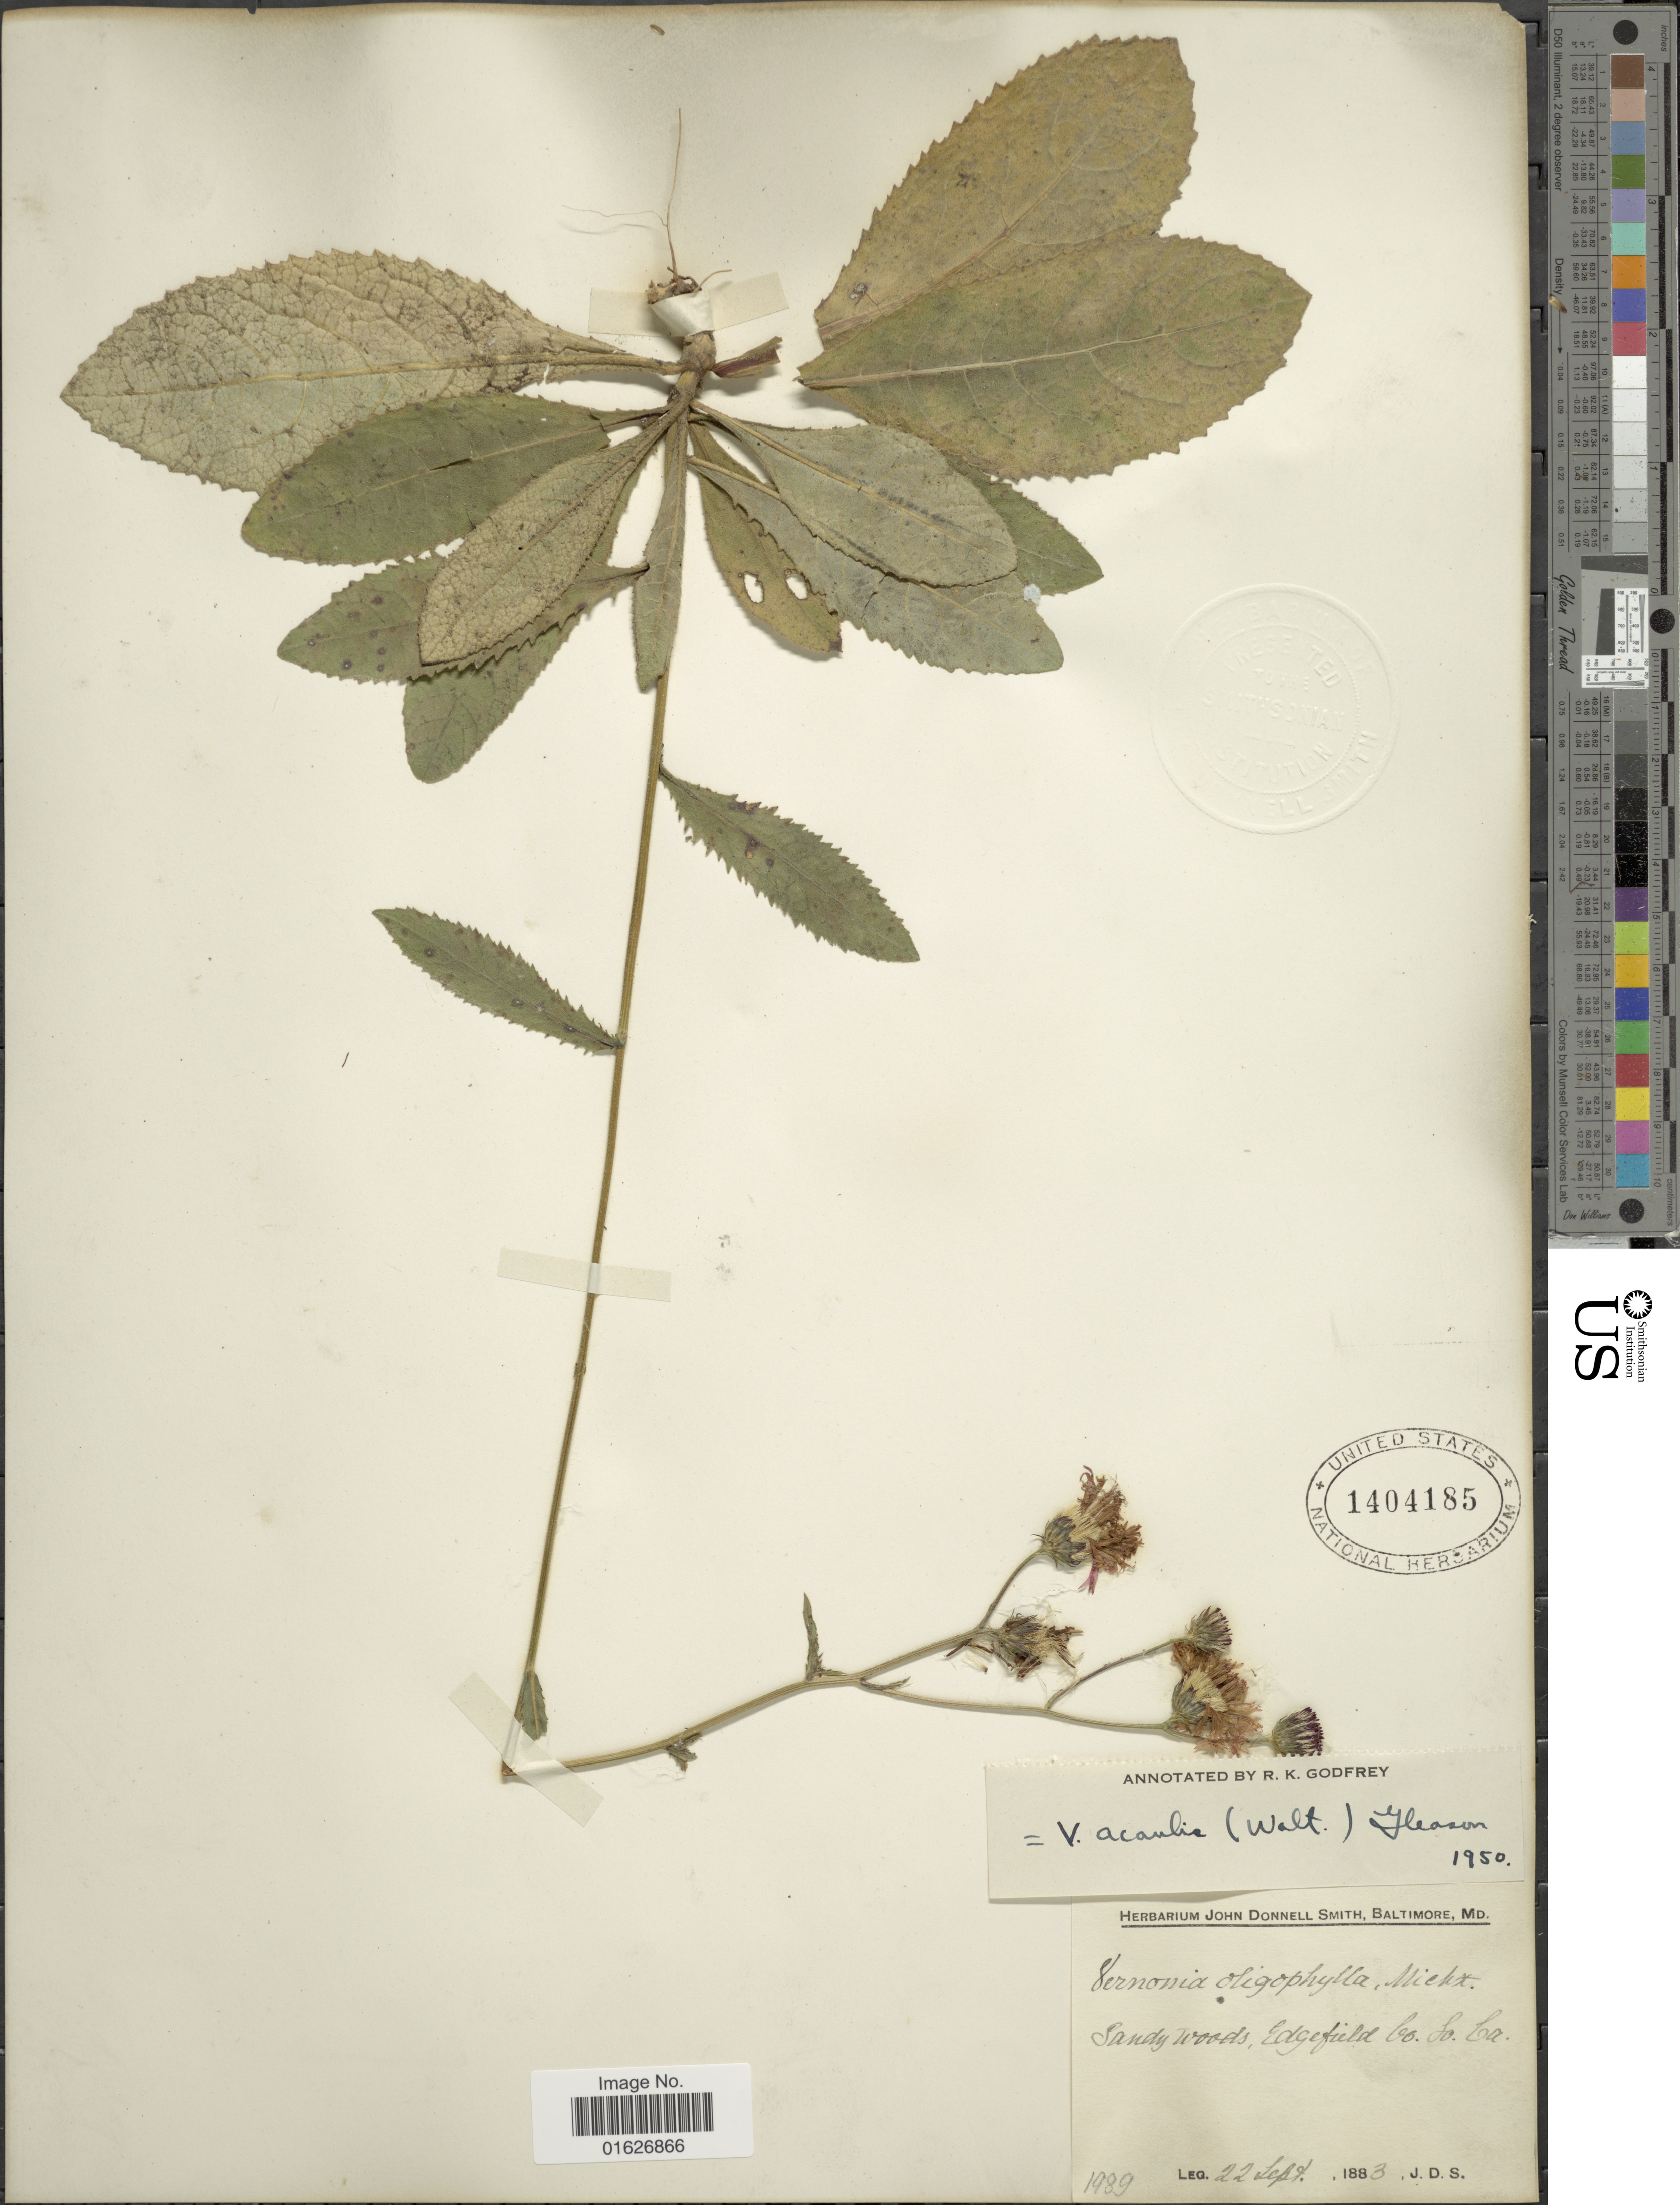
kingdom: Plantae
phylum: Tracheophyta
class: Magnoliopsida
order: Asterales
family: Asteraceae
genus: Vernonia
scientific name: Vernonia acaulis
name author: (Walter) Gleason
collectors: J. Donnell Smith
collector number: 1989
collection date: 1883-09-22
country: United States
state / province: South Carolina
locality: Sandy woods, Edgefield Co.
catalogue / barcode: US 1404185